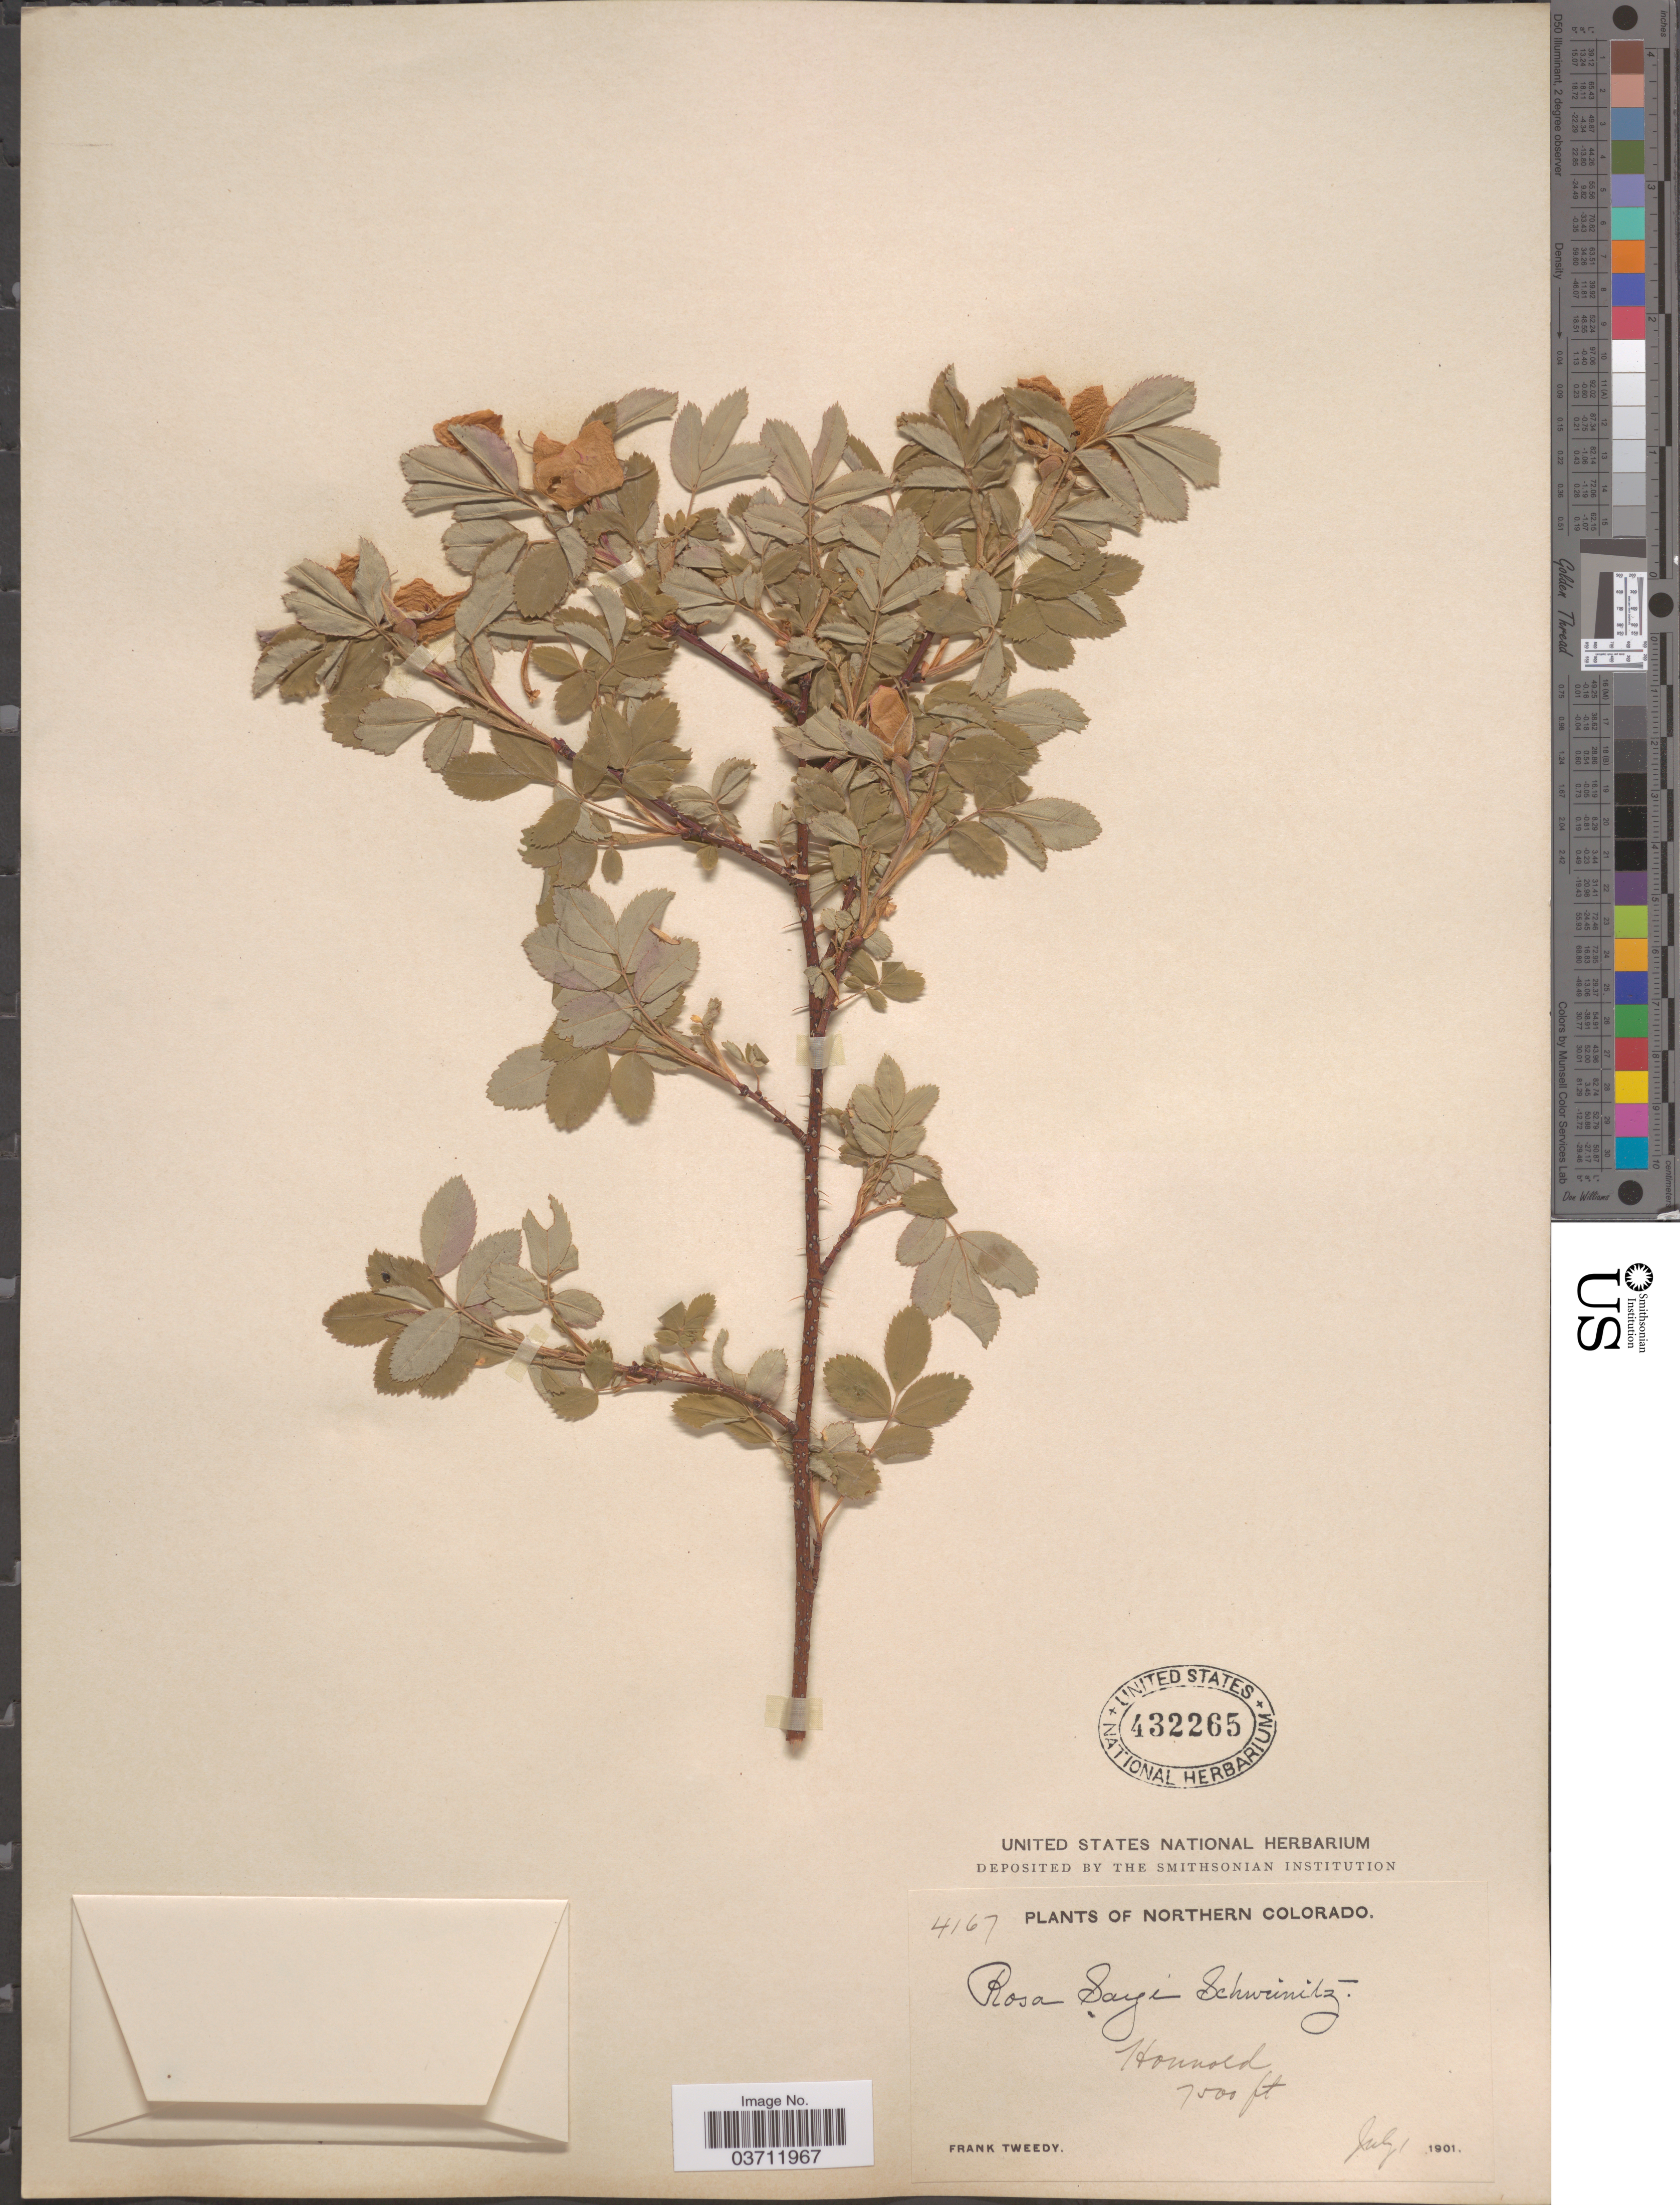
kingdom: Plantae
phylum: Tracheophyta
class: Magnoliopsida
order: Rosales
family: Rosaceae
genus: Rosa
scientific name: Rosa sayi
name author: Schwein.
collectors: F. Tweedy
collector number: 4167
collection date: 1901-07-01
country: United States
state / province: Colorado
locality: Northern Colorado. Honnold.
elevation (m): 2286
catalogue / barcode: US 432265